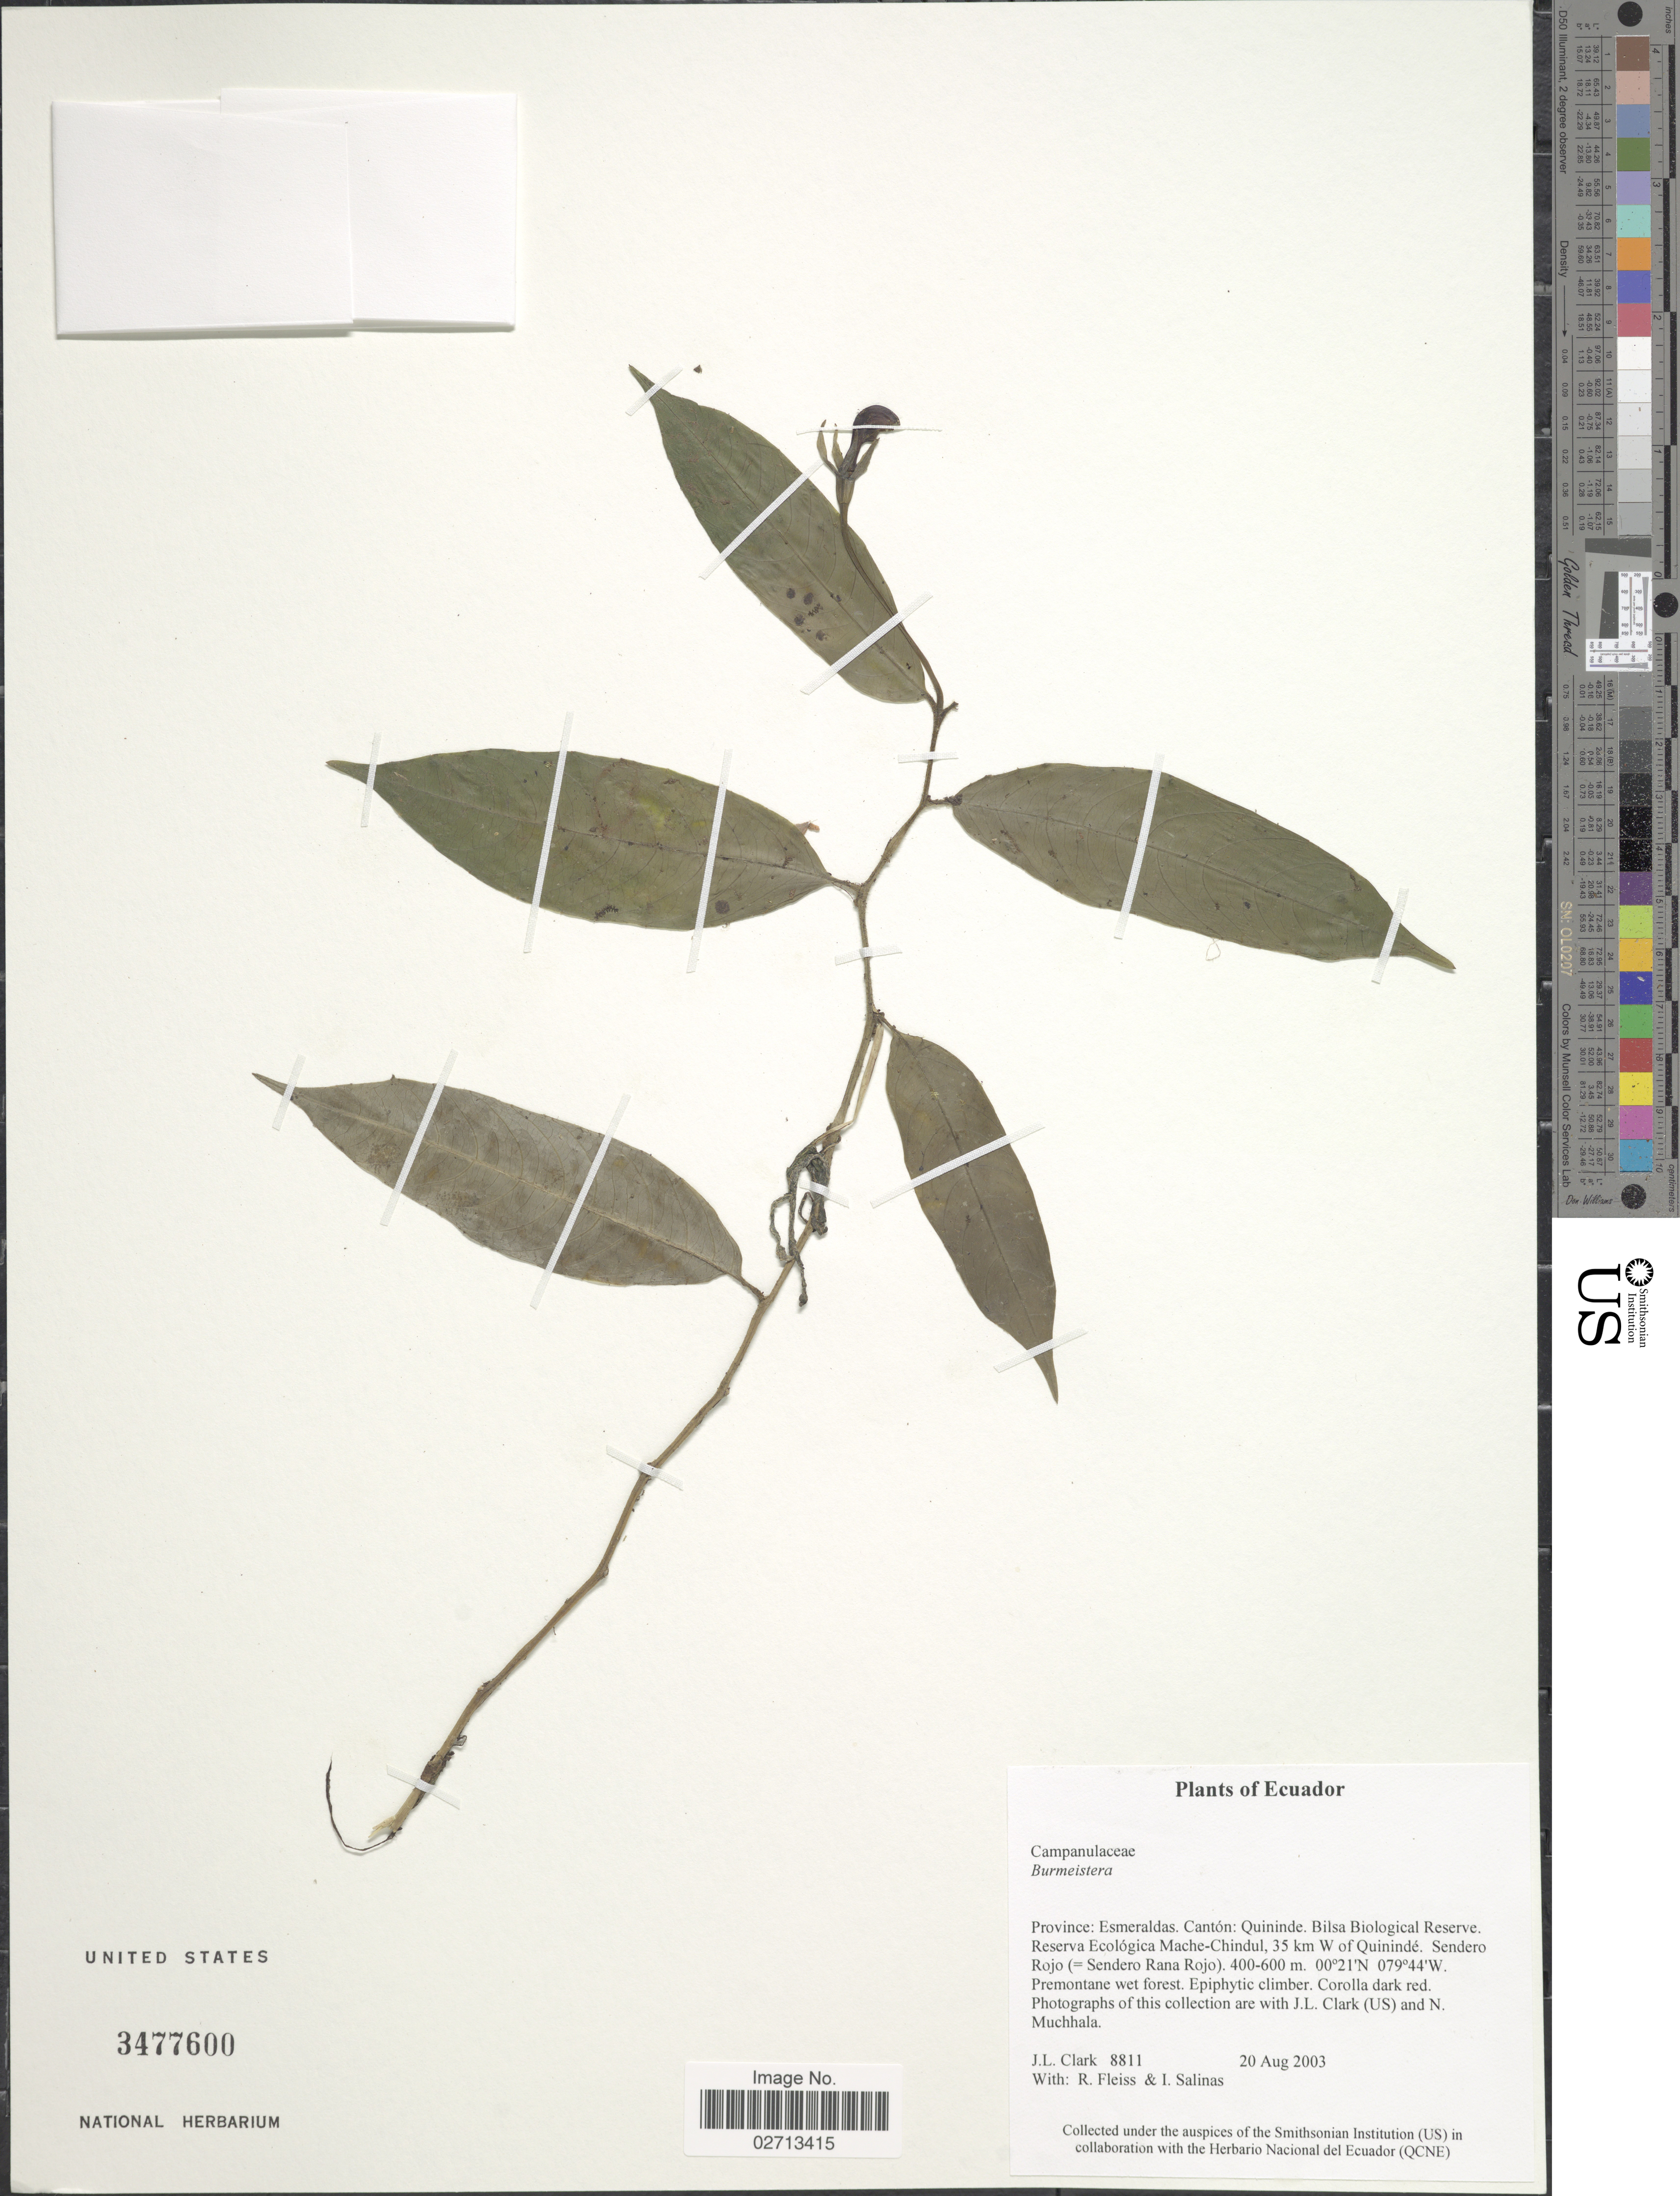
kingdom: Plantae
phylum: Tracheophyta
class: Magnoliopsida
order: Asterales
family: Campanulaceae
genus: Burmeistera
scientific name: Burmeistera sp.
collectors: J. L. Clark, R. Fleiss & I. Salinas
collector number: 8811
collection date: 2003-08-20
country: Ecuador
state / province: Esmeraldas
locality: Cantón: Quininde. Bilsa Biological Reserve. Reserva Ecológica Mache-Chindul, 35 km W of Quinindé. Sendero Rojo (=Sendero Rana Rojo).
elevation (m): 400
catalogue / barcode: US 3477600